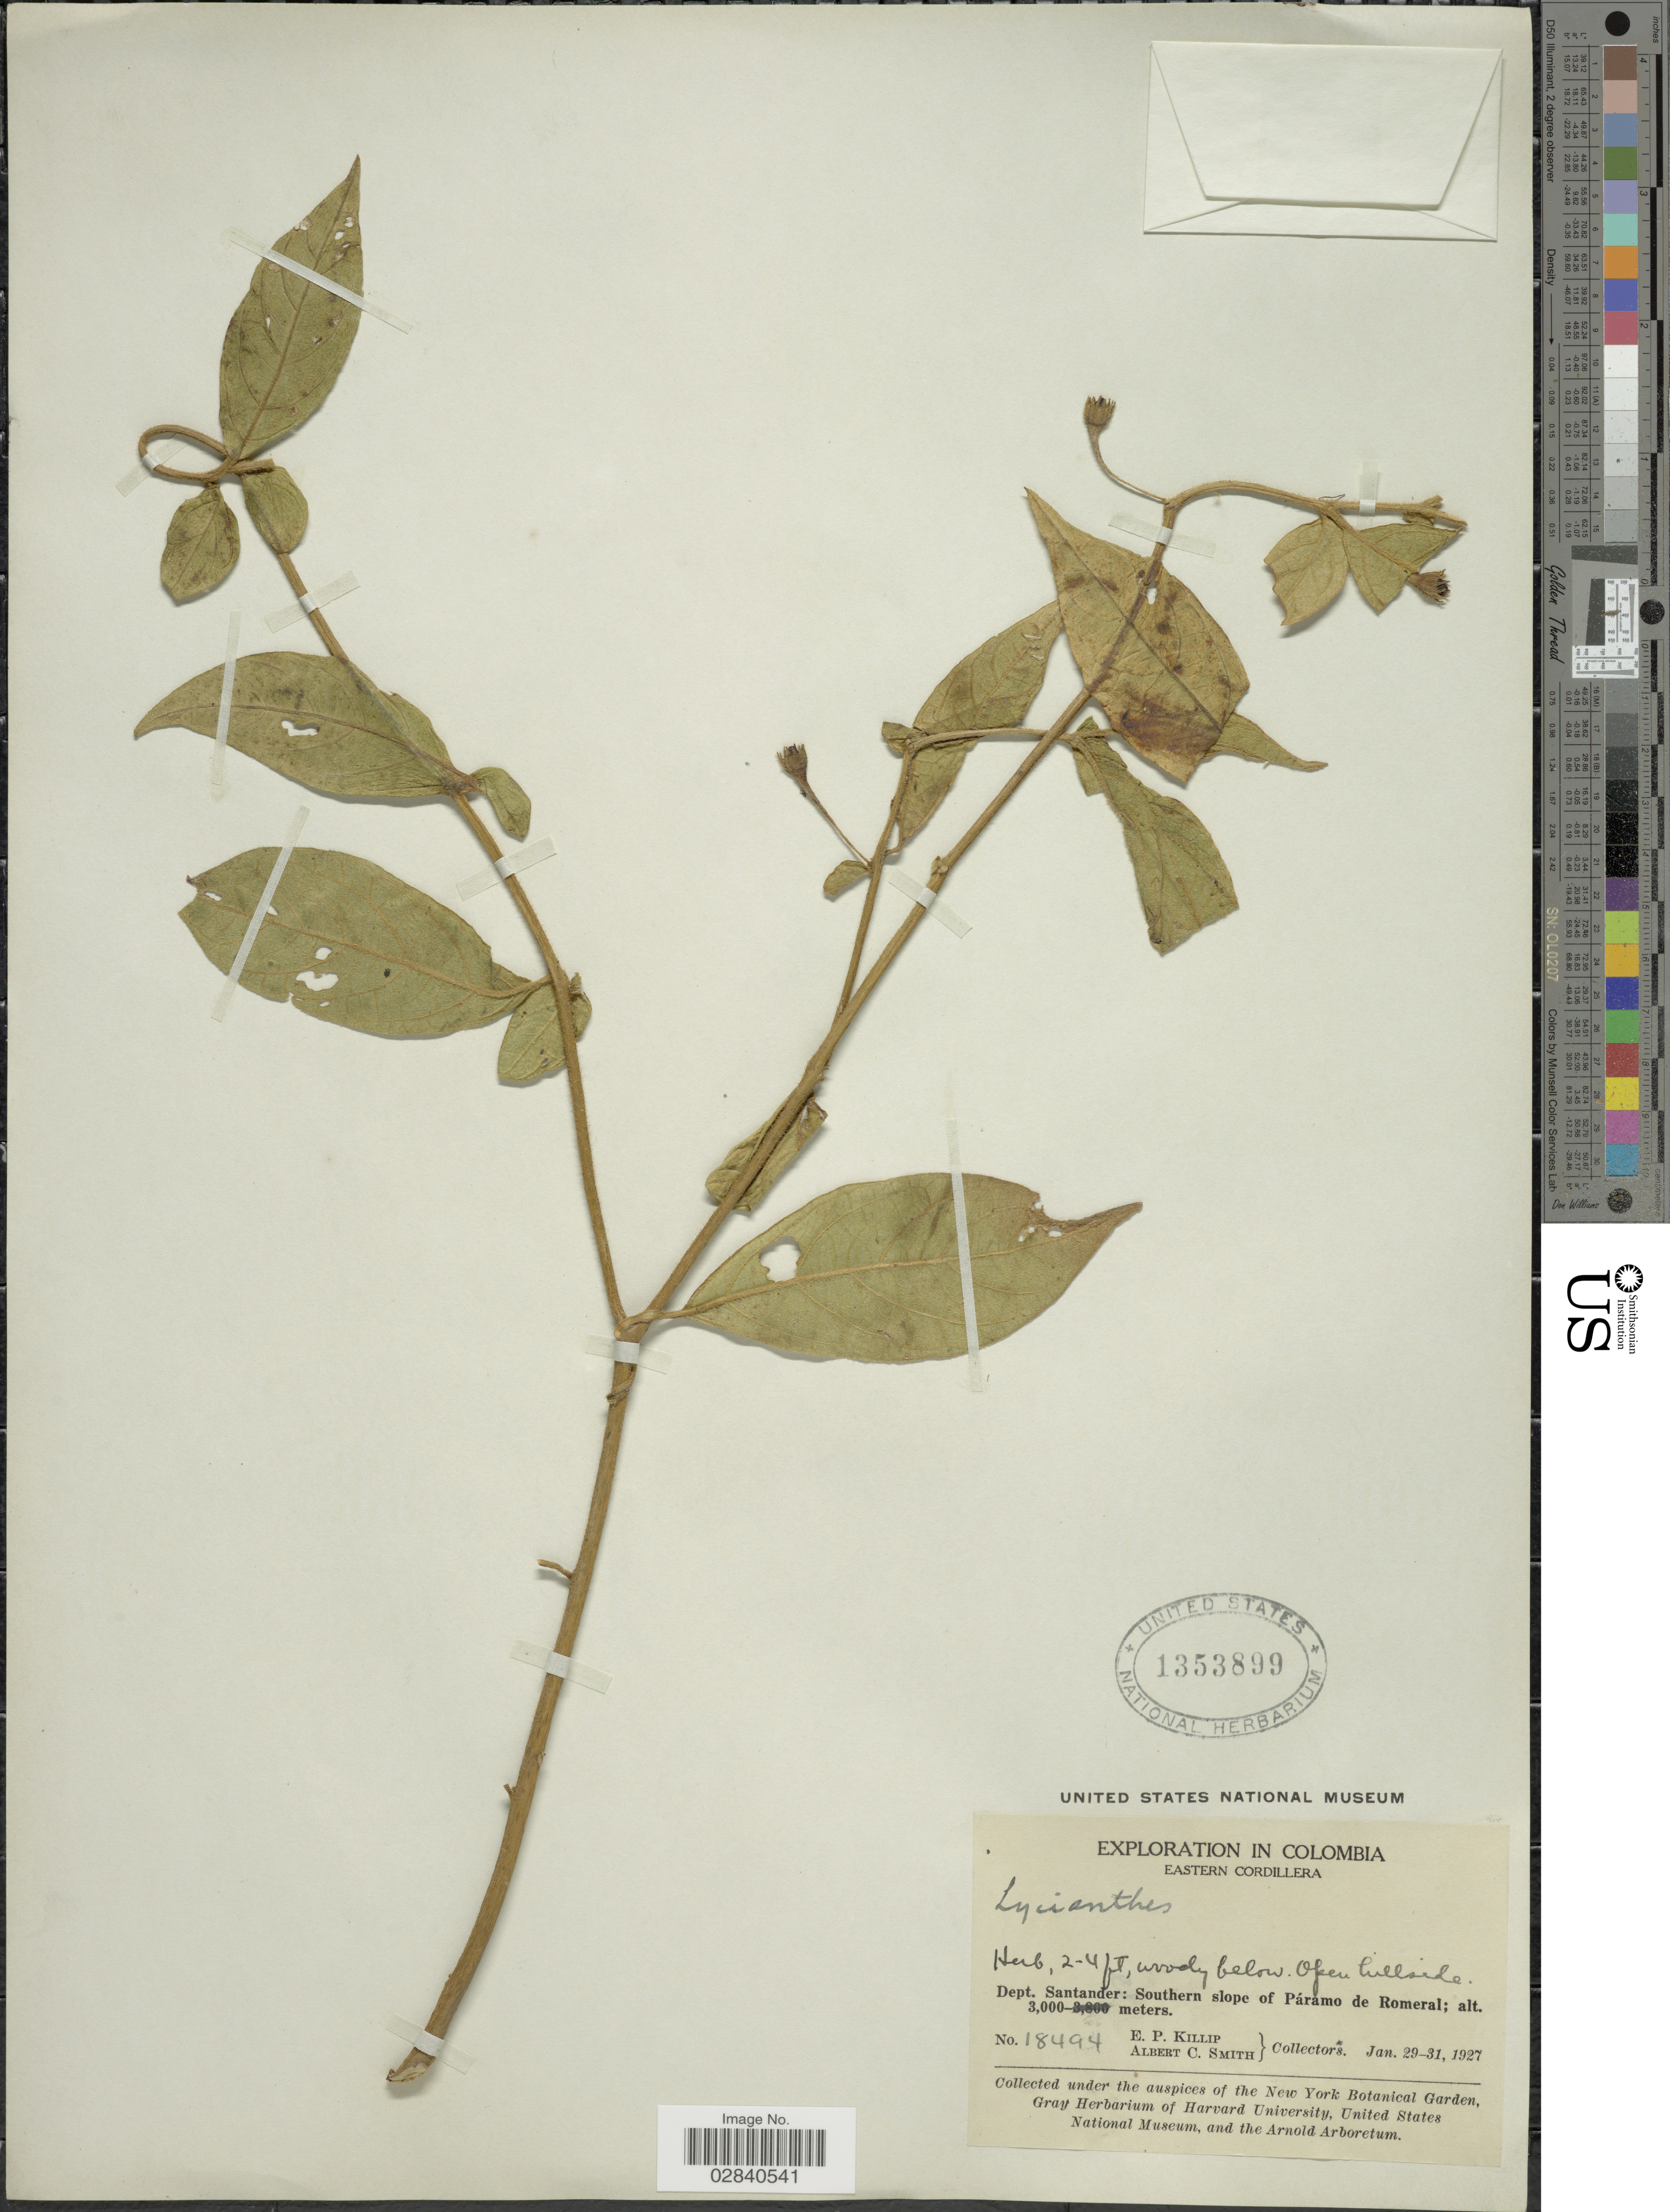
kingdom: Plantae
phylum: Tracheophyta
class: Magnoliopsida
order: Solanales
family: Solanaceae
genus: Lycianthes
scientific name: Lycianthes sp.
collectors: E. P. Killip & A. C. Smith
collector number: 18494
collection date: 1927-01-29/1927-01-31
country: Colombia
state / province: Santander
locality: Eastern Cordillera, Dept. Santander: Southern slope of Páramo de Romeral.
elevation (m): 3000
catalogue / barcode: US 1353899